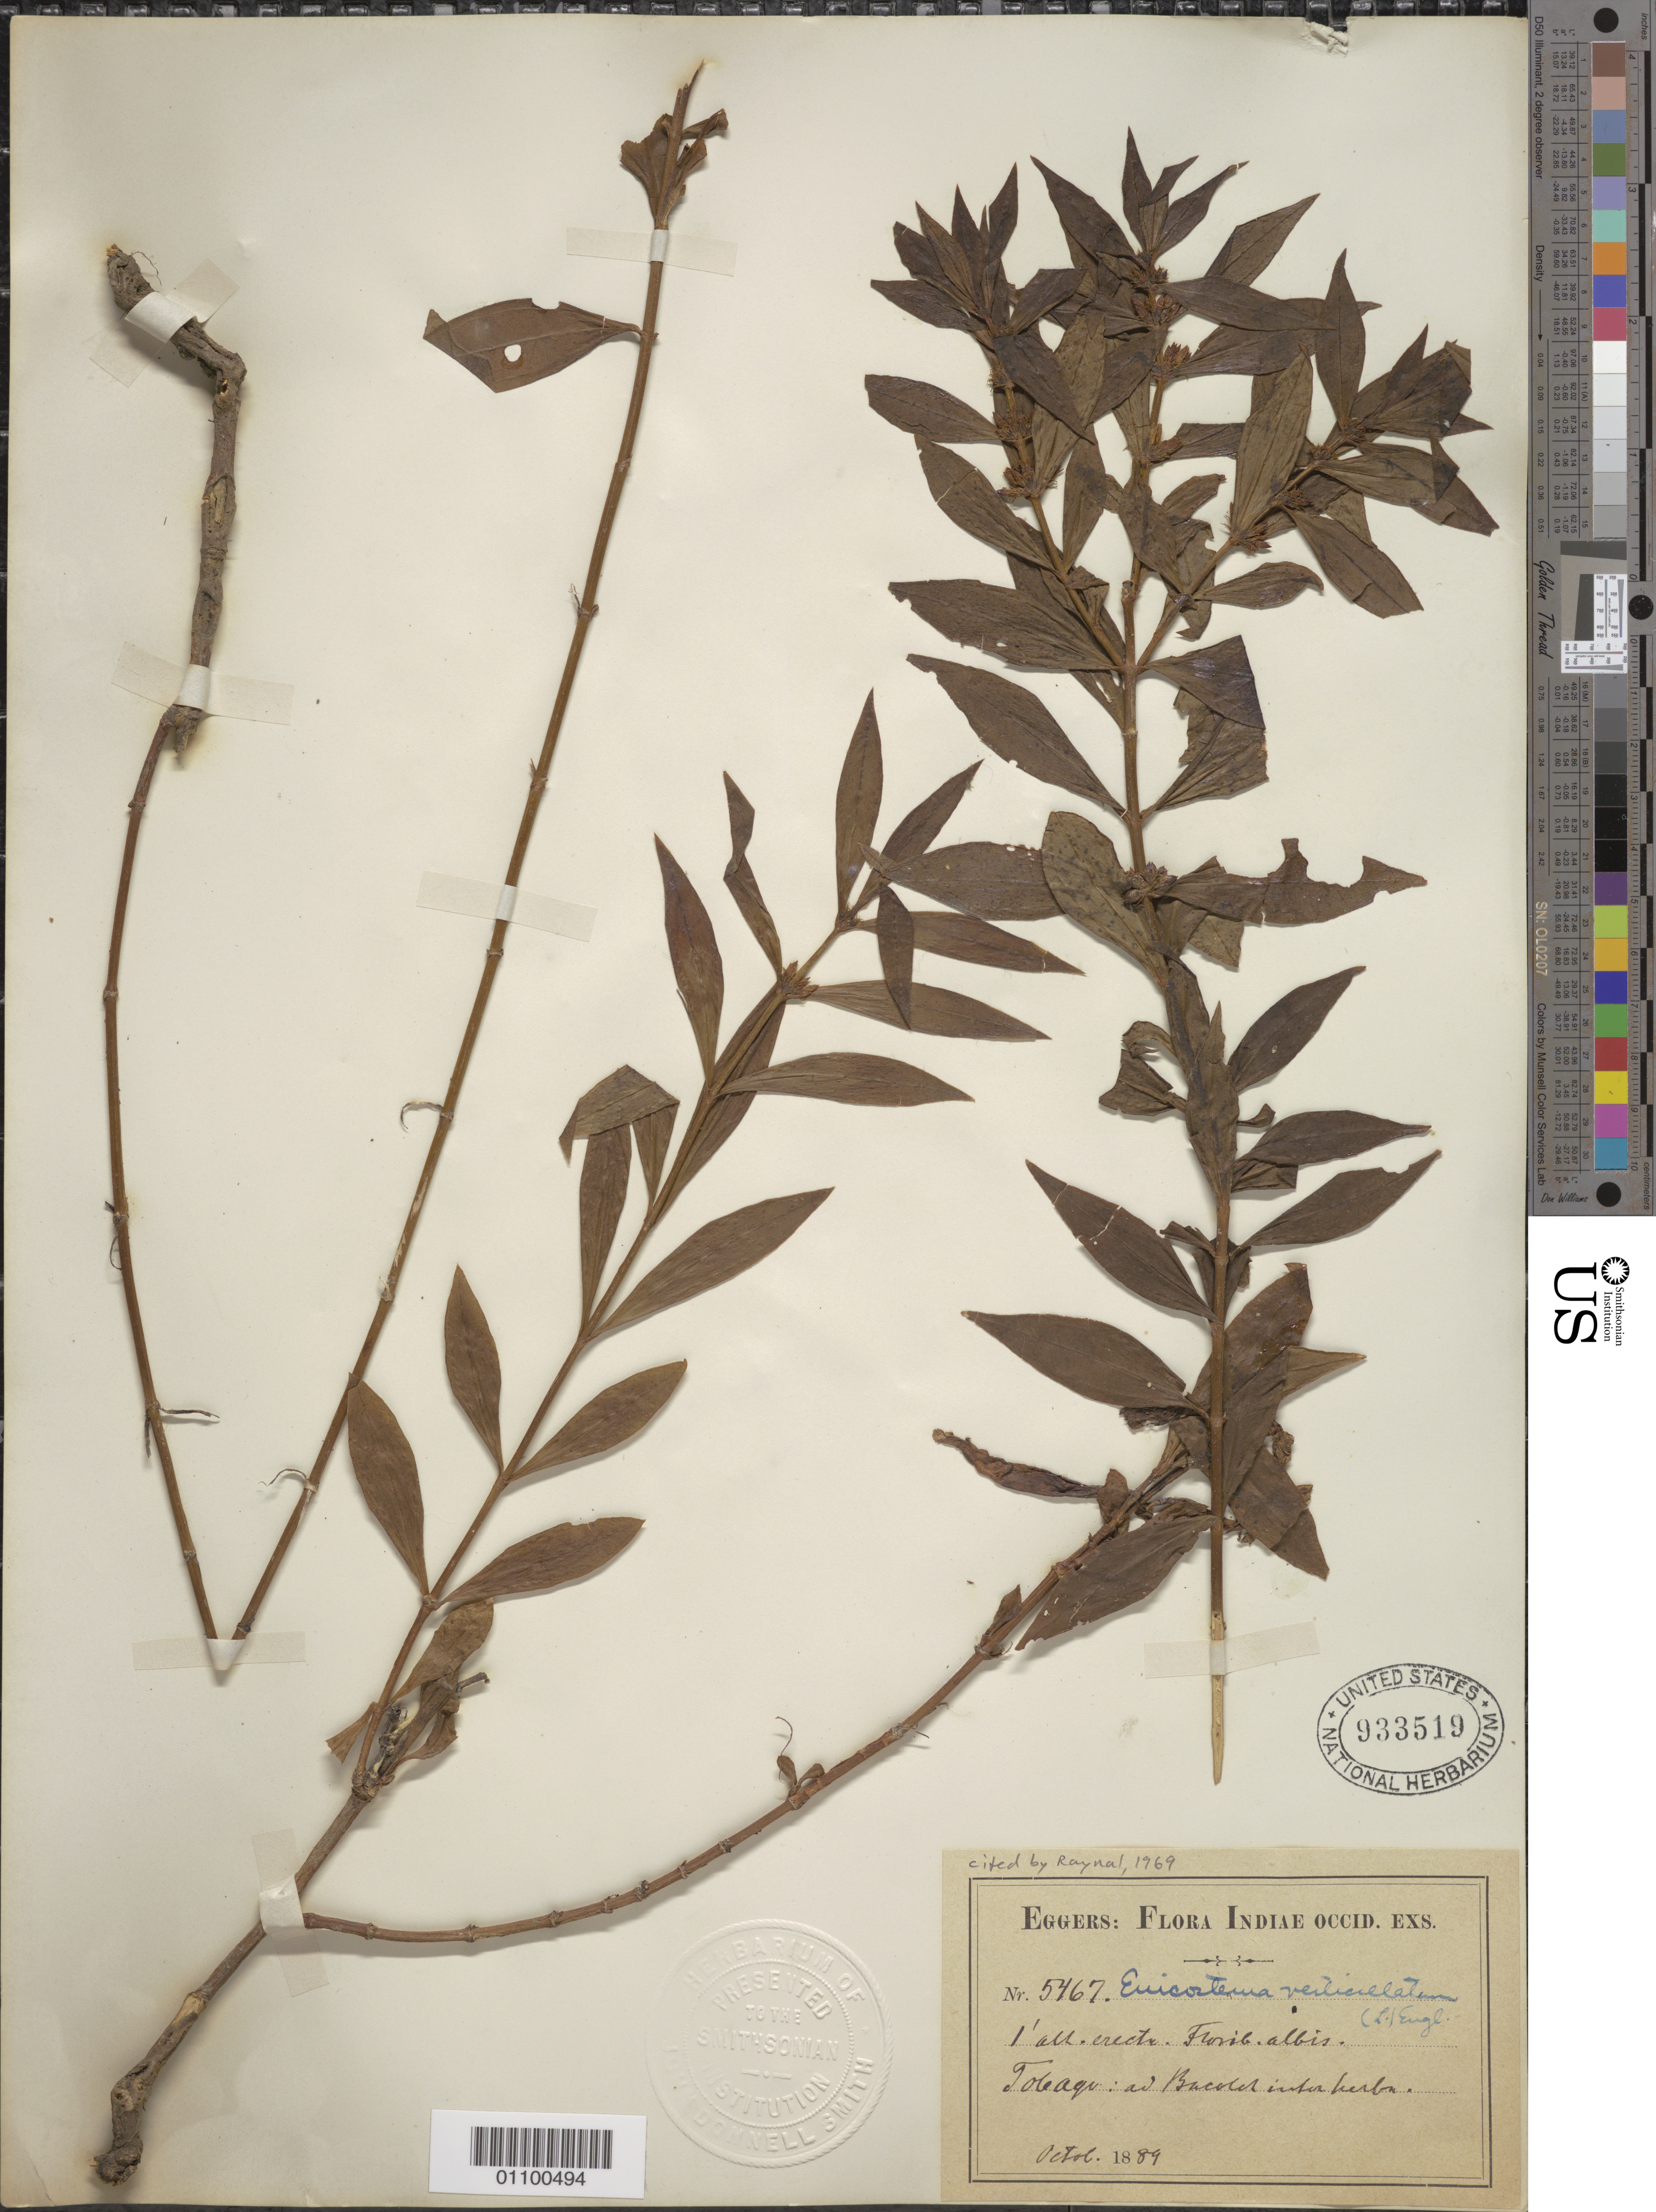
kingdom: Plantae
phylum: Tracheophyta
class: Magnoliopsida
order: Gentianales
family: Gentianaceae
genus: Enicostema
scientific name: Enicostema verticillatum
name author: (L.) Engl.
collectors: H. F. A. von Eggers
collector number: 5467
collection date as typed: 01 Oct 1889 to 31 Oct 1889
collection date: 1889-10-01/1889-10-31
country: Trinidad and Tobago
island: Tobago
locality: ad Bacolet inter herba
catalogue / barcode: US 933519